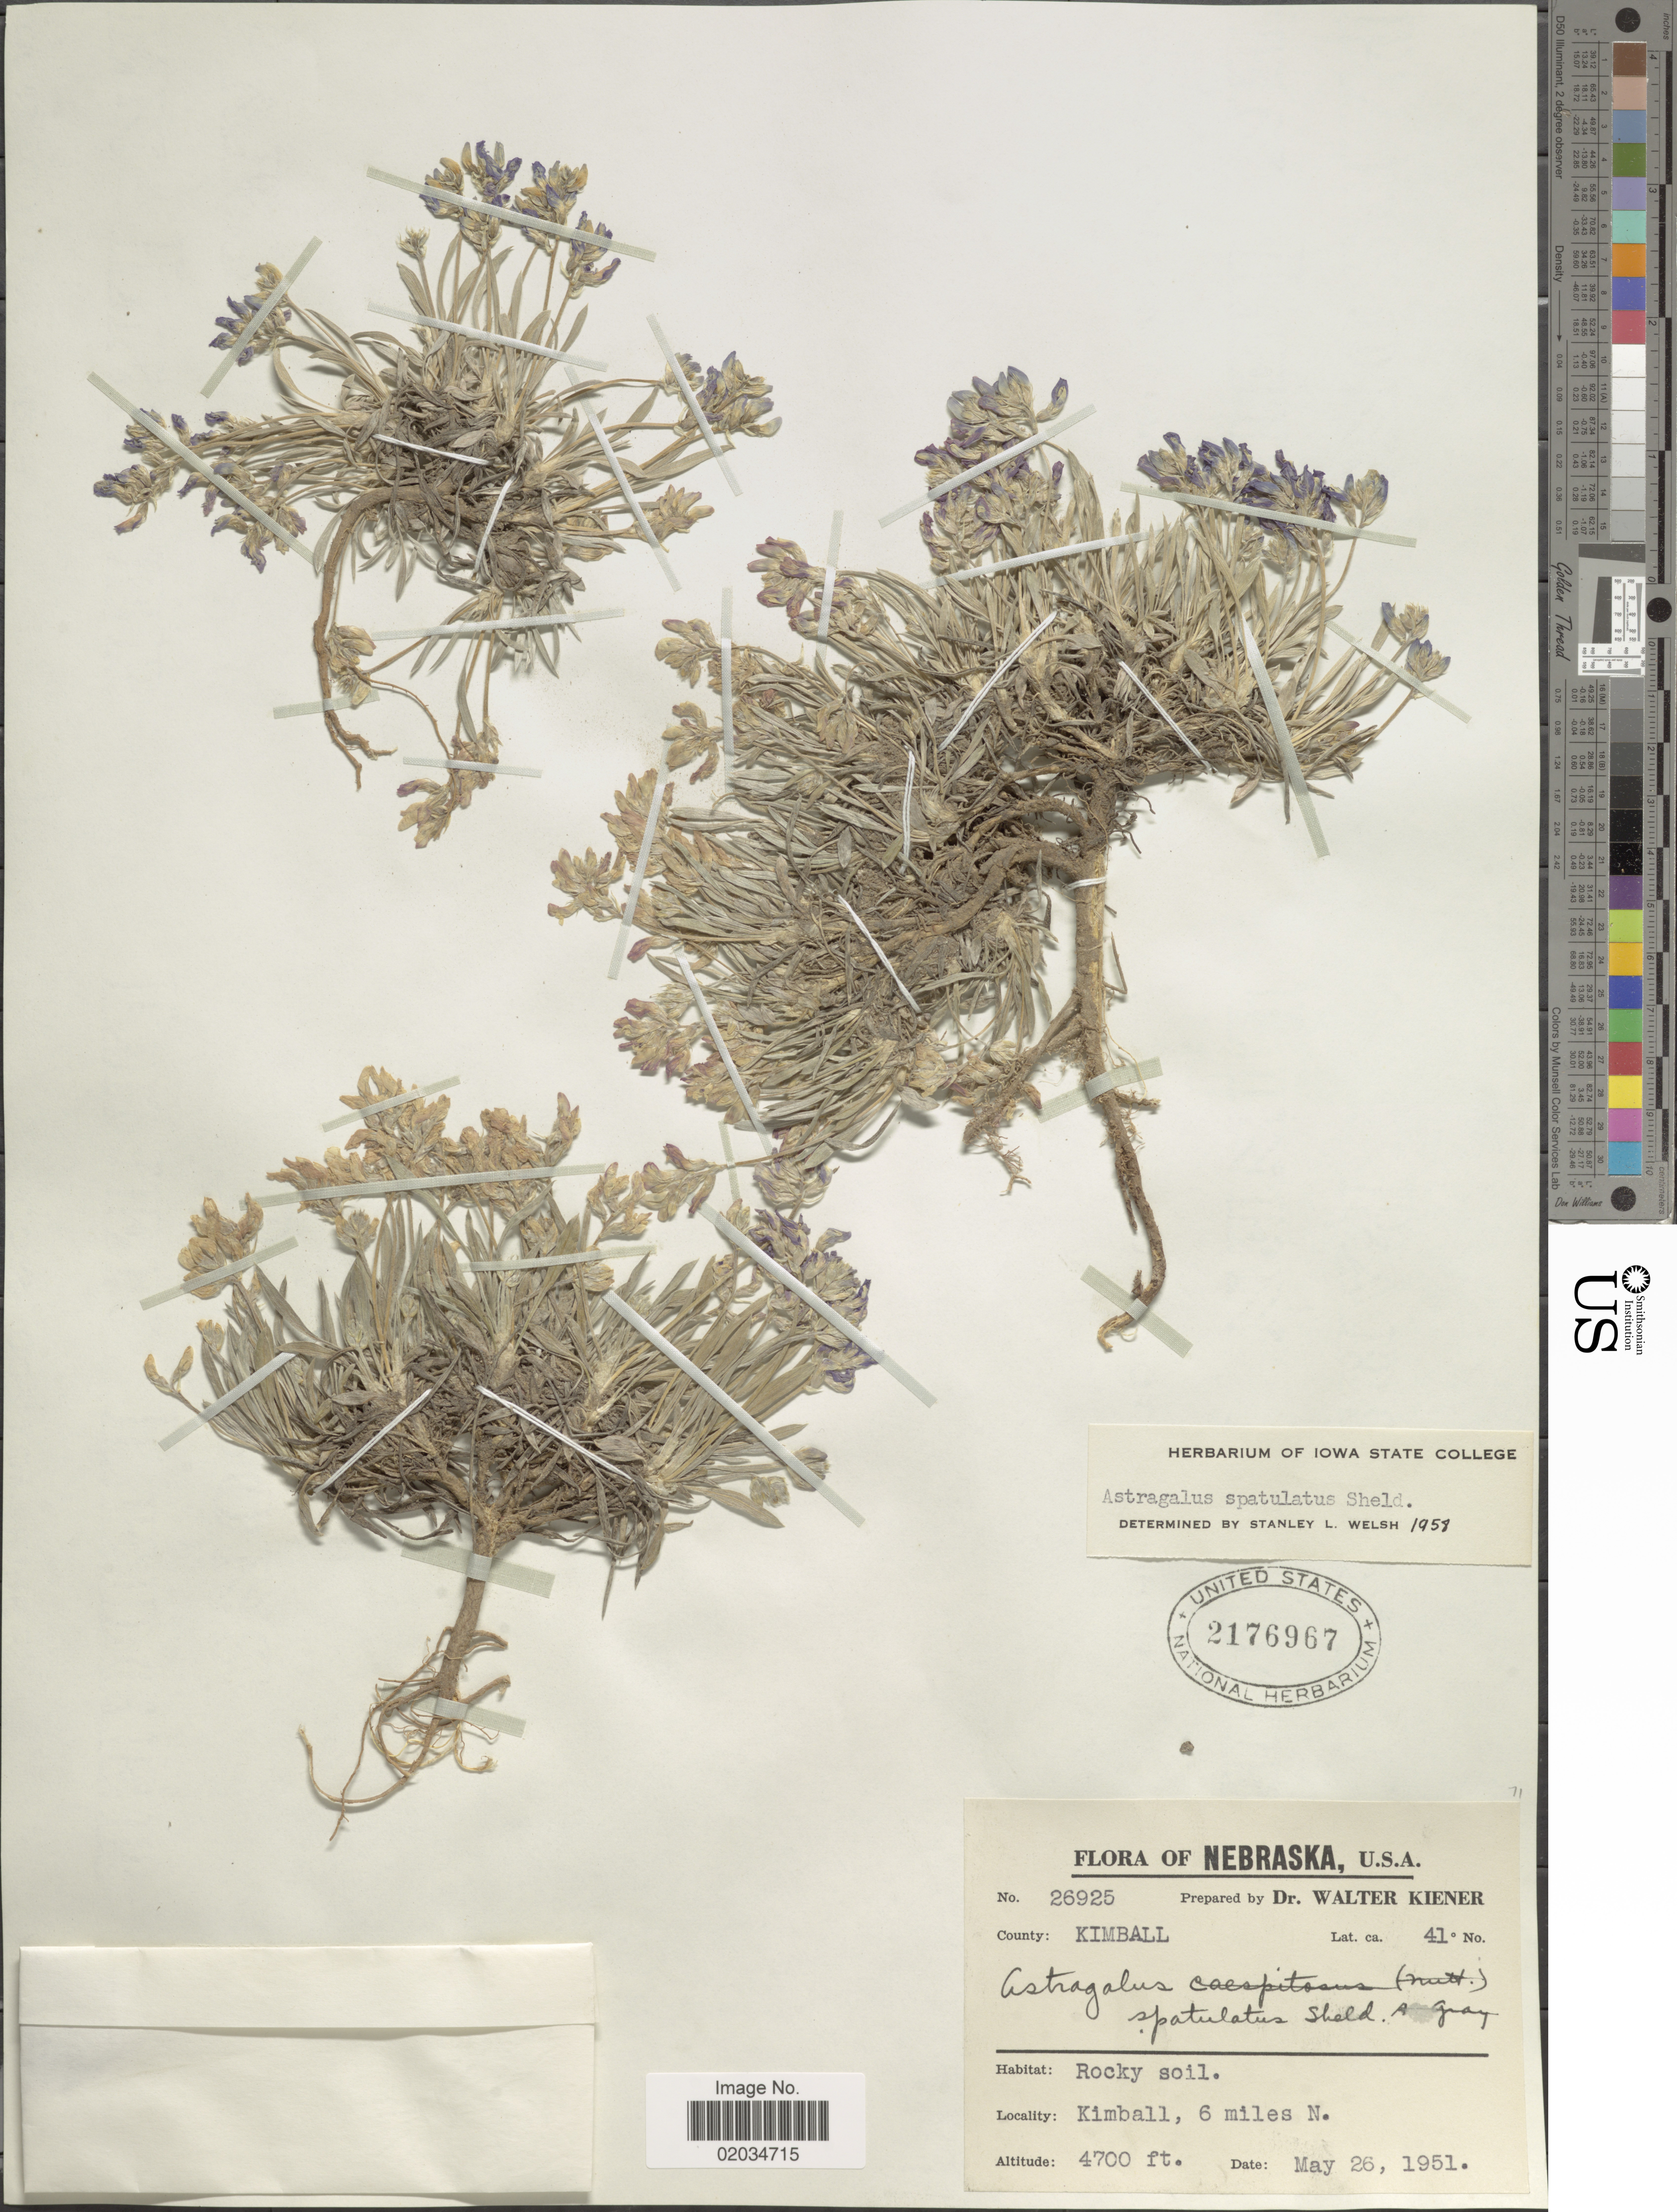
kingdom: Plantae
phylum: Tracheophyta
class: Magnoliopsida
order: Fabales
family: Fabaceae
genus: Astragalus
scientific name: Astragalus sparsiflorus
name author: A. Gray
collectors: W. Kiener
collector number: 26925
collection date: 1951-05-26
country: United States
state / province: Nebraska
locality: County: Kimball. Kimball, 6 miles N.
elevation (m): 1433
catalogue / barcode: US 2176967